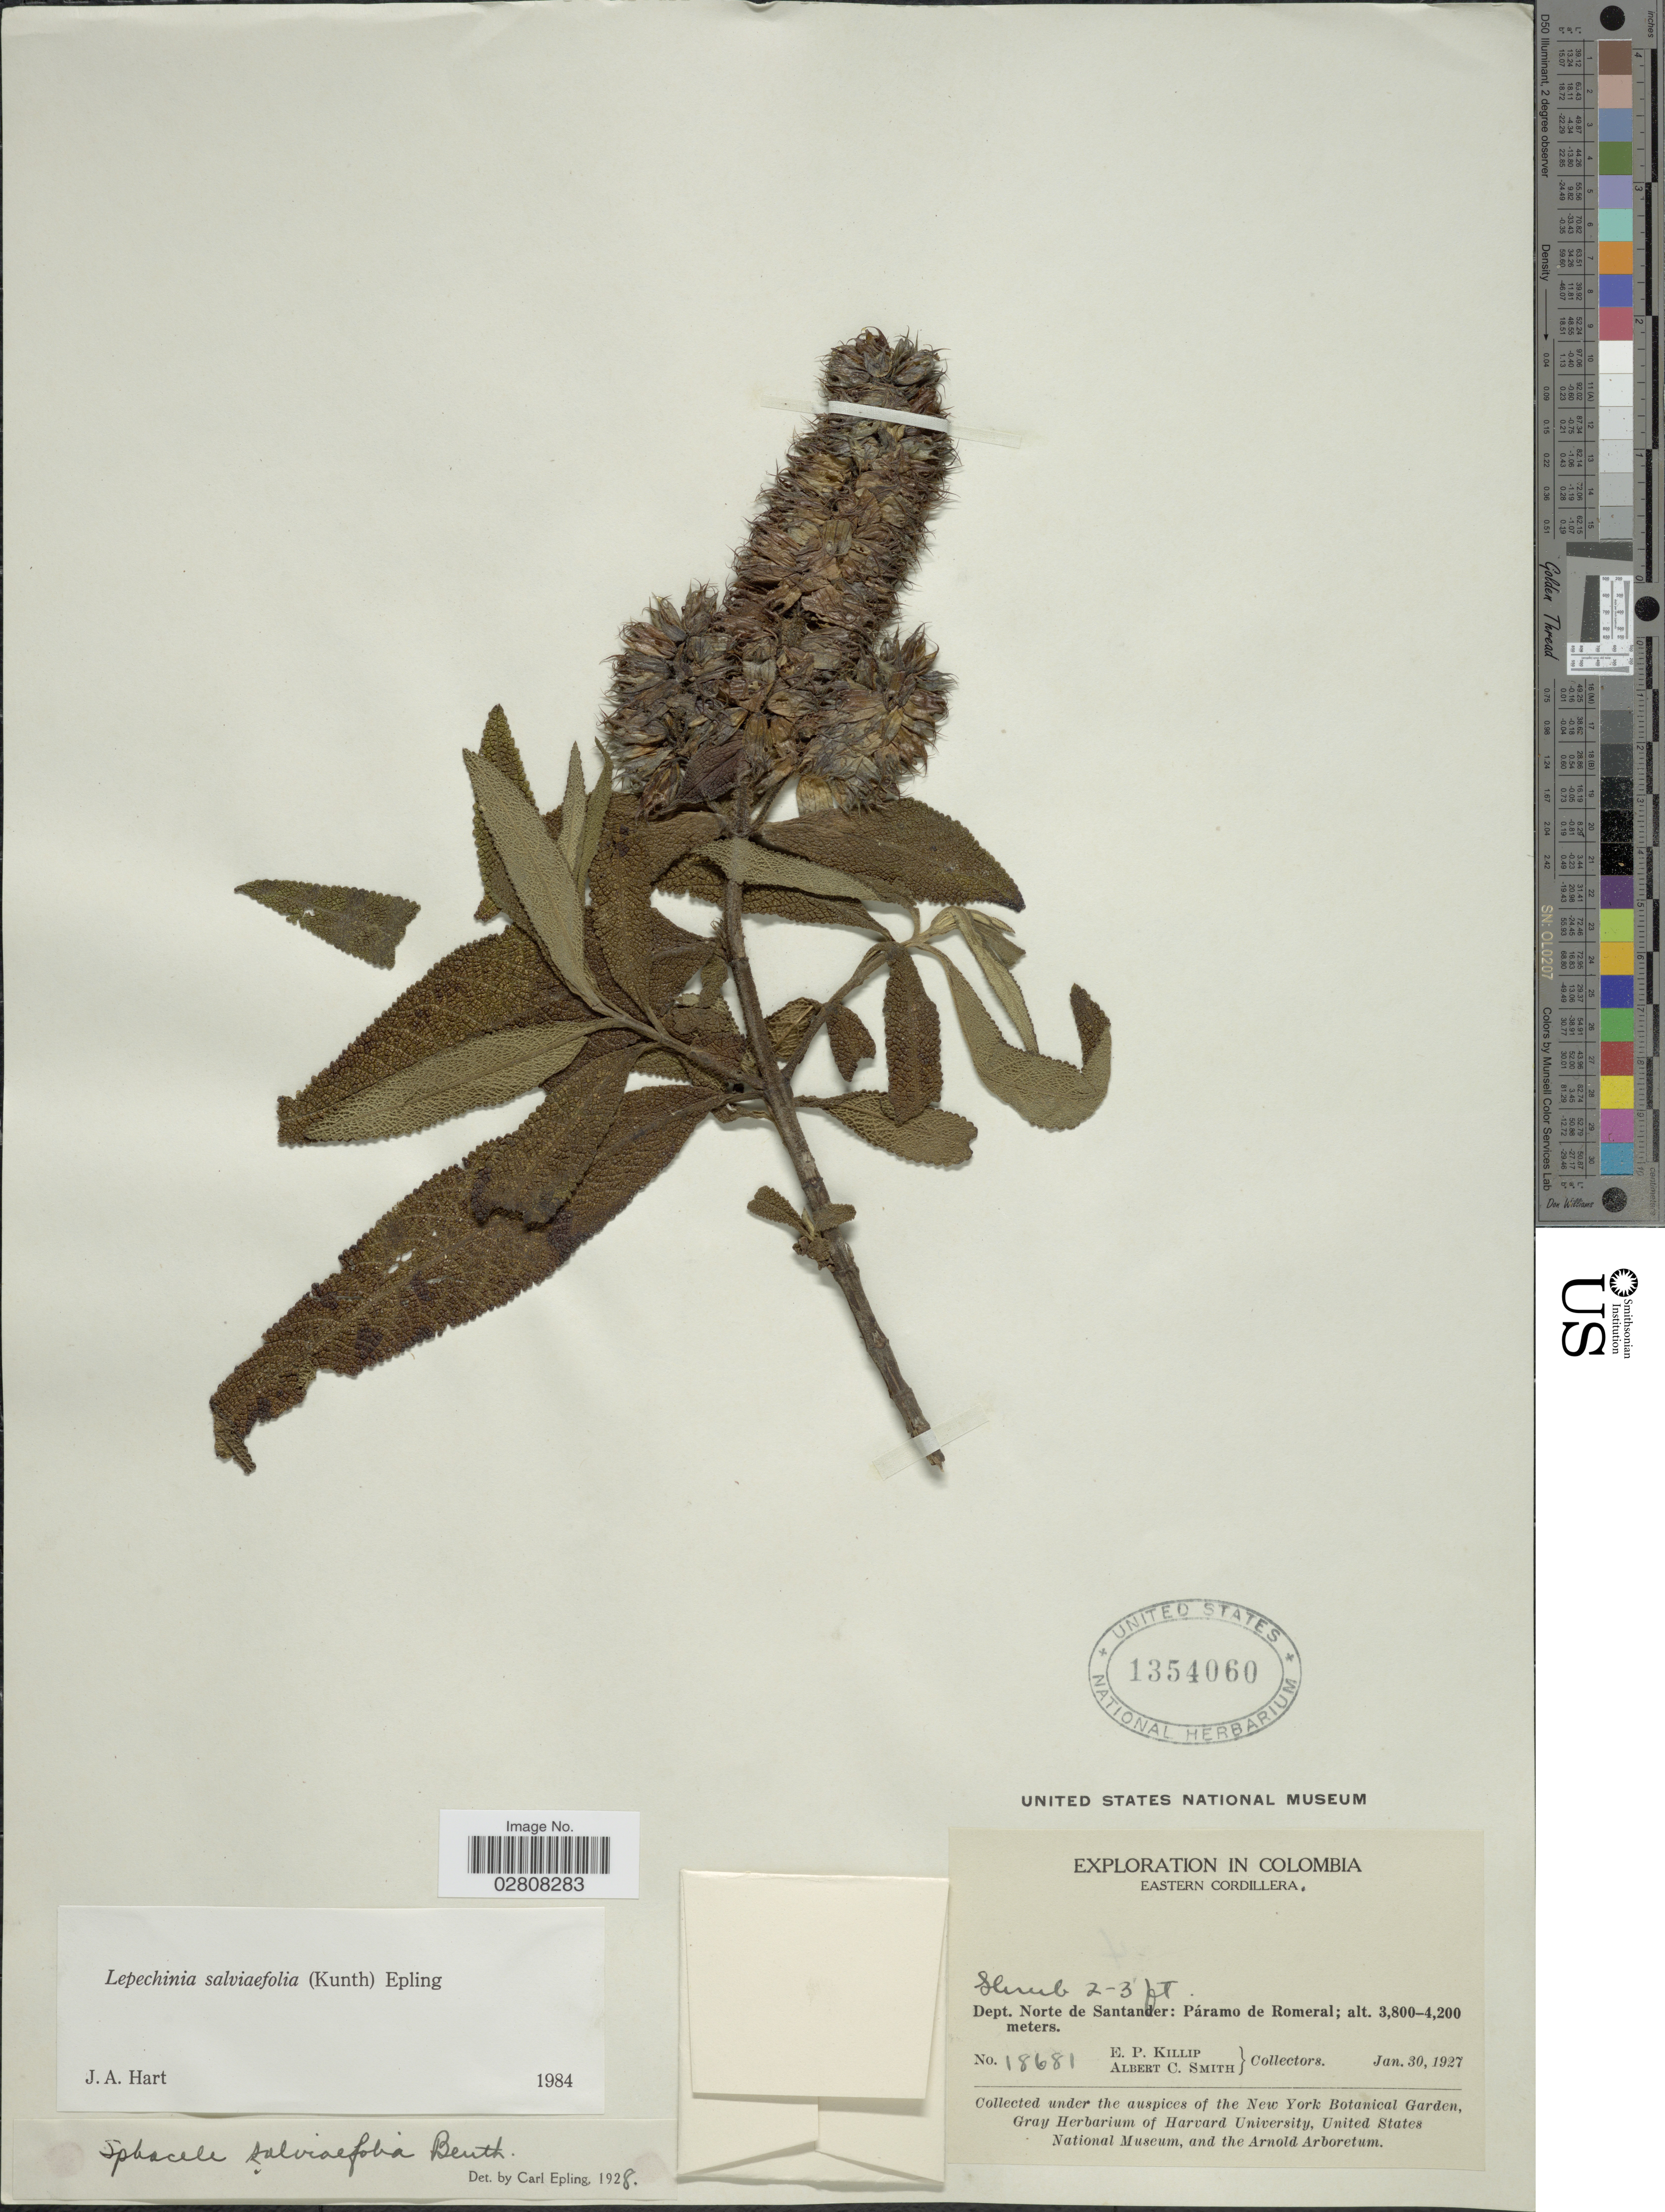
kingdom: Plantae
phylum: Tracheophyta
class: Magnoliopsida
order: Lamiales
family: Lamiaceae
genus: Lepechinia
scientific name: Lepechinia salviifolia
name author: (Kunth) Epling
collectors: E. P. Killip & A. C. Smith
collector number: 18681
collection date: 1927-01-30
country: Colombia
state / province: Norte de Santander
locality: Eastern Cordillera. Dept. Norte de Santander: Páramo de Romeral.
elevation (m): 3800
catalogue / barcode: US 1354060